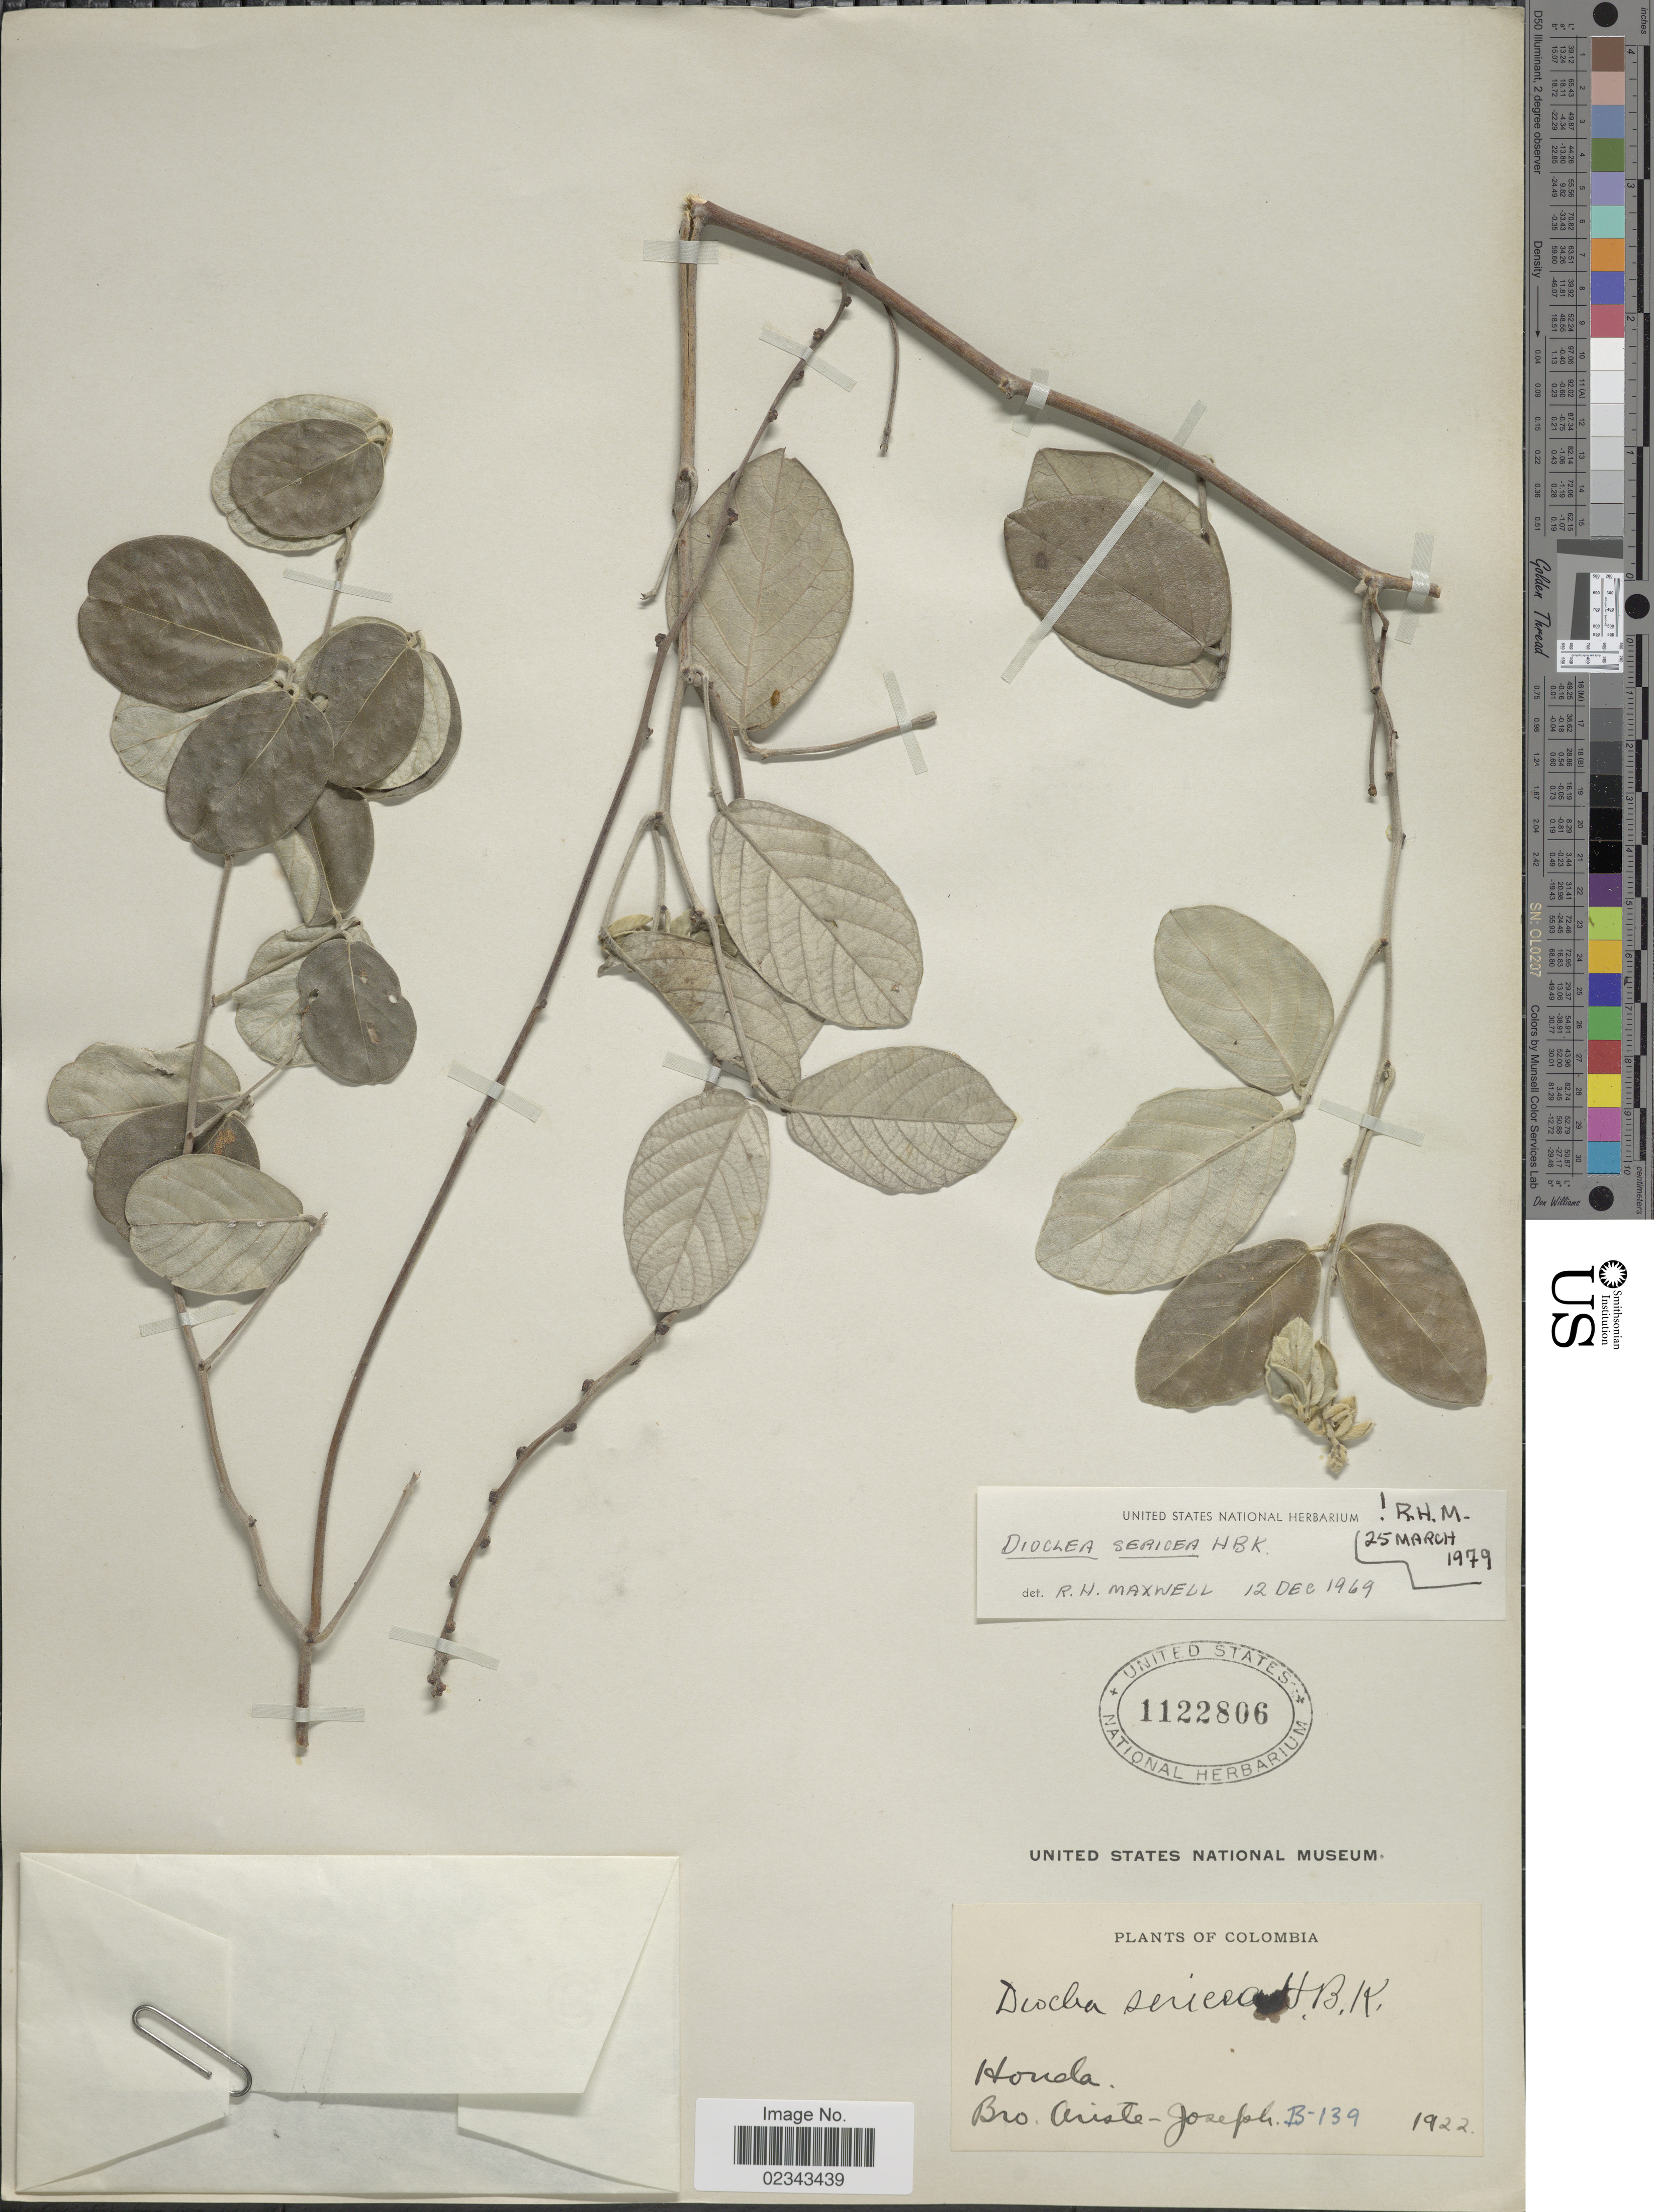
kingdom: Plantae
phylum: Tracheophyta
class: Magnoliopsida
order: Fabales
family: Fabaceae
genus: Dioclea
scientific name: Dioclea sericea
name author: Kunth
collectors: Bro. Ariste-Joseph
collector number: B-139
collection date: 1922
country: Colombia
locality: Honda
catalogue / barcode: US 1122806